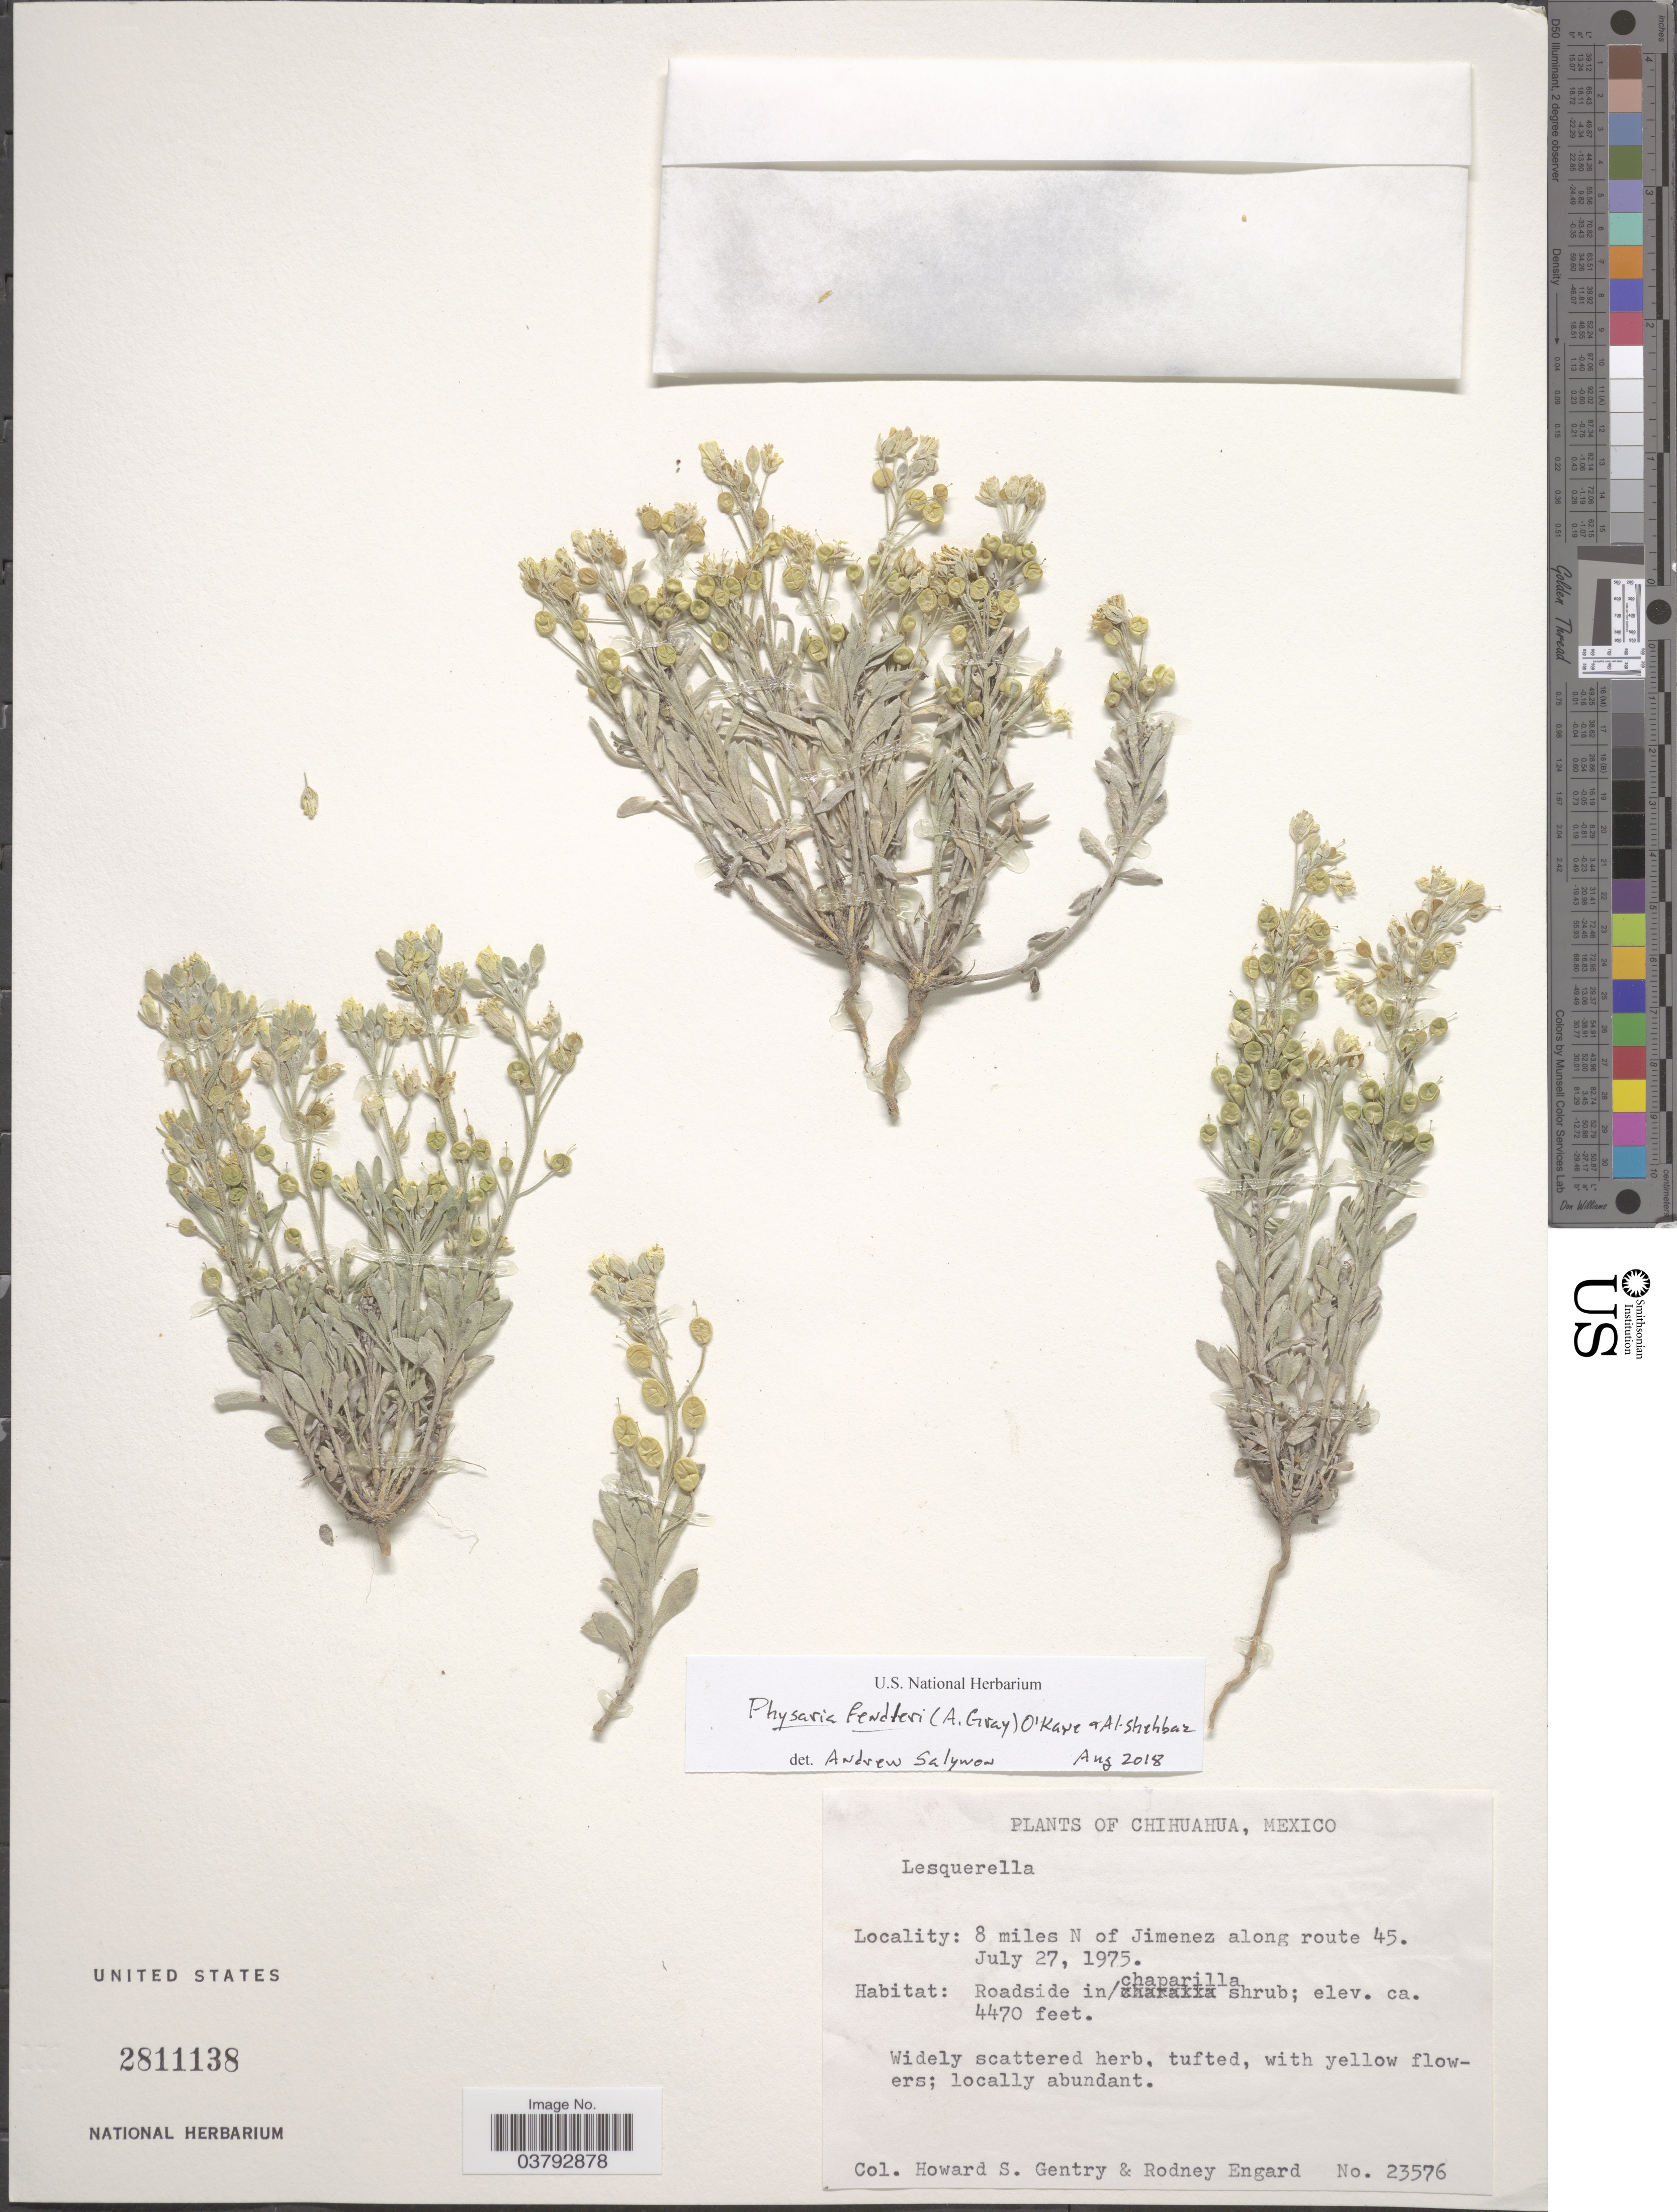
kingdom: Plantae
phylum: Tracheophyta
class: Magnoliopsida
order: Brassicales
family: Brassicaceae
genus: Physaria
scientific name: Physaria fendleri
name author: (A. Gray) O'Kane & Al-Shehbaz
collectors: H. S. Gentry & R. Engard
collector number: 23576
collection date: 1975-07-27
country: Mexico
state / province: Chihuahua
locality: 8 miles N of Jimenez along route 45.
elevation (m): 1362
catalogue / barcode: US 2811138